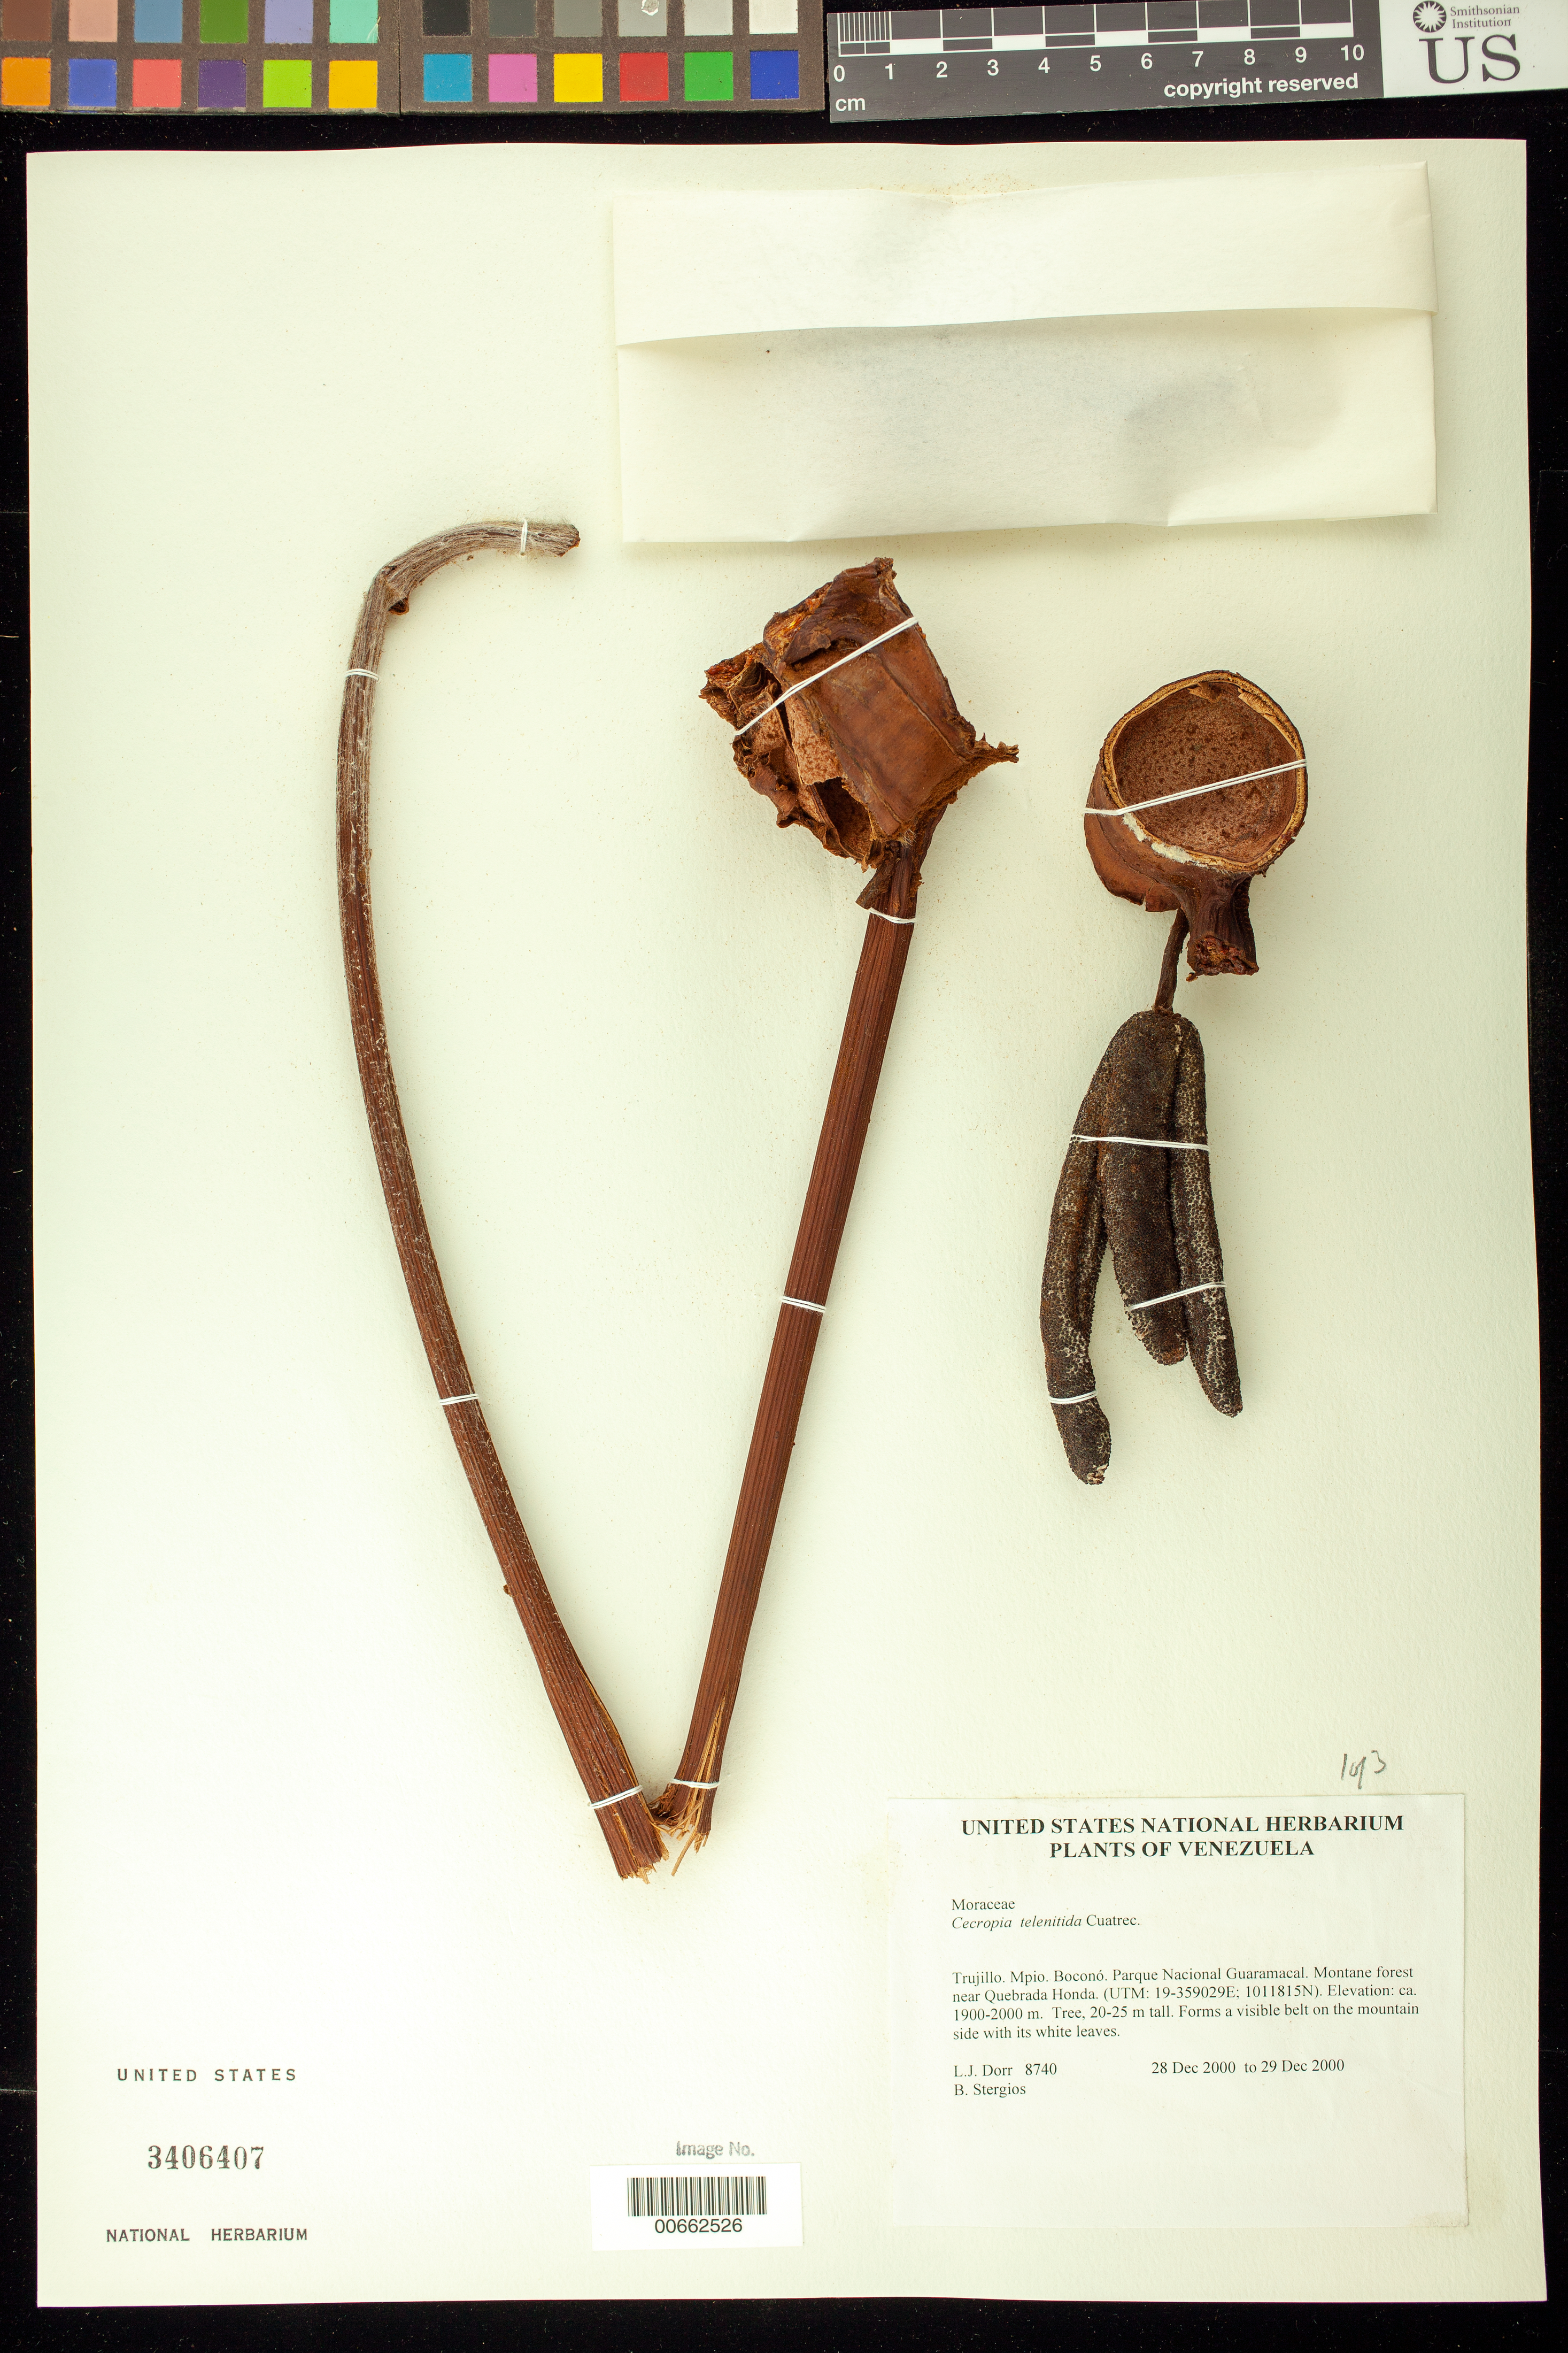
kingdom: Plantae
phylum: Tracheophyta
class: Magnoliopsida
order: Rosales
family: Urticaceae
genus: Cecropia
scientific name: Cecropia telenitida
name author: Cuatrec.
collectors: L. J. Dorr & B. G. Stergios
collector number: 8740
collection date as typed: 28 Dec 2000 to 29 Dec 2000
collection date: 2000-12-28/2000-12-29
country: Venezuela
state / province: Trujillo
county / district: Boconó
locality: Parque Nacional Guaramacal near Quebrada Honda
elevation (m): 1900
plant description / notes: COL, CTES, NY, PORT, US, VEN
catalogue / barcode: US 3406407